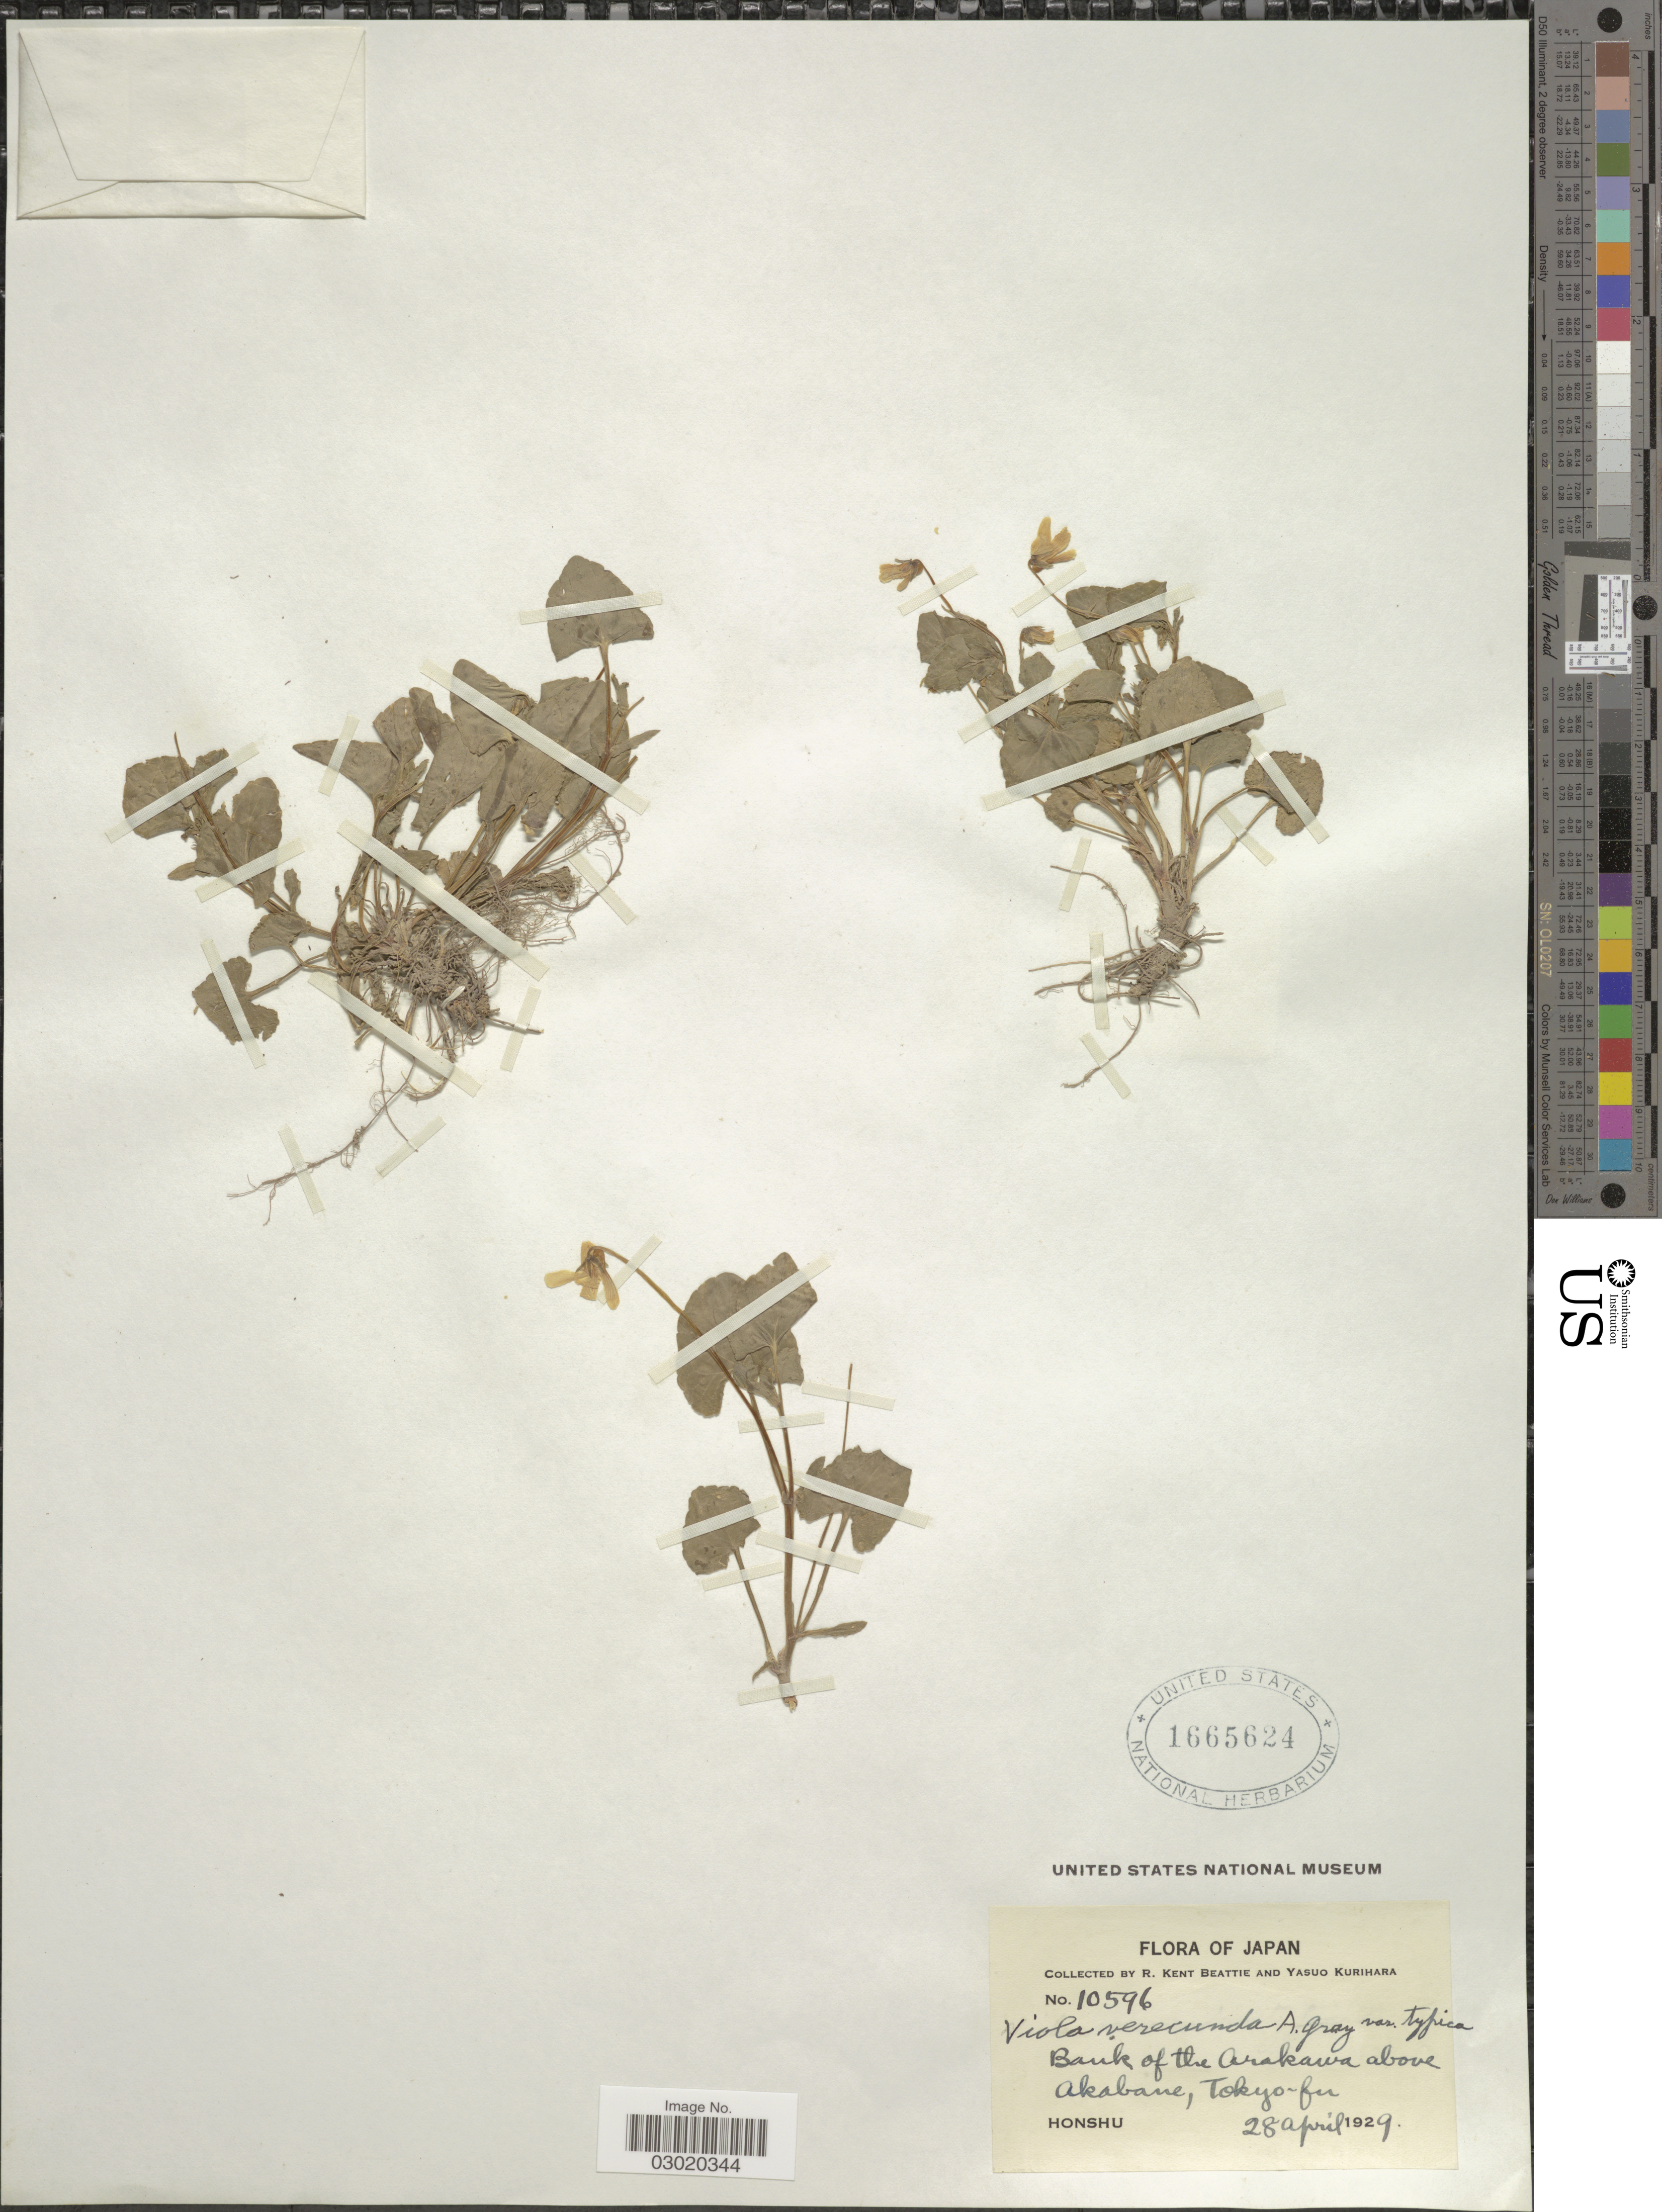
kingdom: Plantae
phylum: Tracheophyta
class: Magnoliopsida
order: Malpighiales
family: Violaceae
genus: Viola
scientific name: Viola verecunda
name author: A. Gray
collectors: R. K. Beattie & Y. Kurihara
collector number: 10596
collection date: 1929-04-28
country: Japan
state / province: Tokyo, Federal City of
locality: Bank of the Arakawa above Akabane, Tokyo-fu. Honshu.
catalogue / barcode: US 1665624